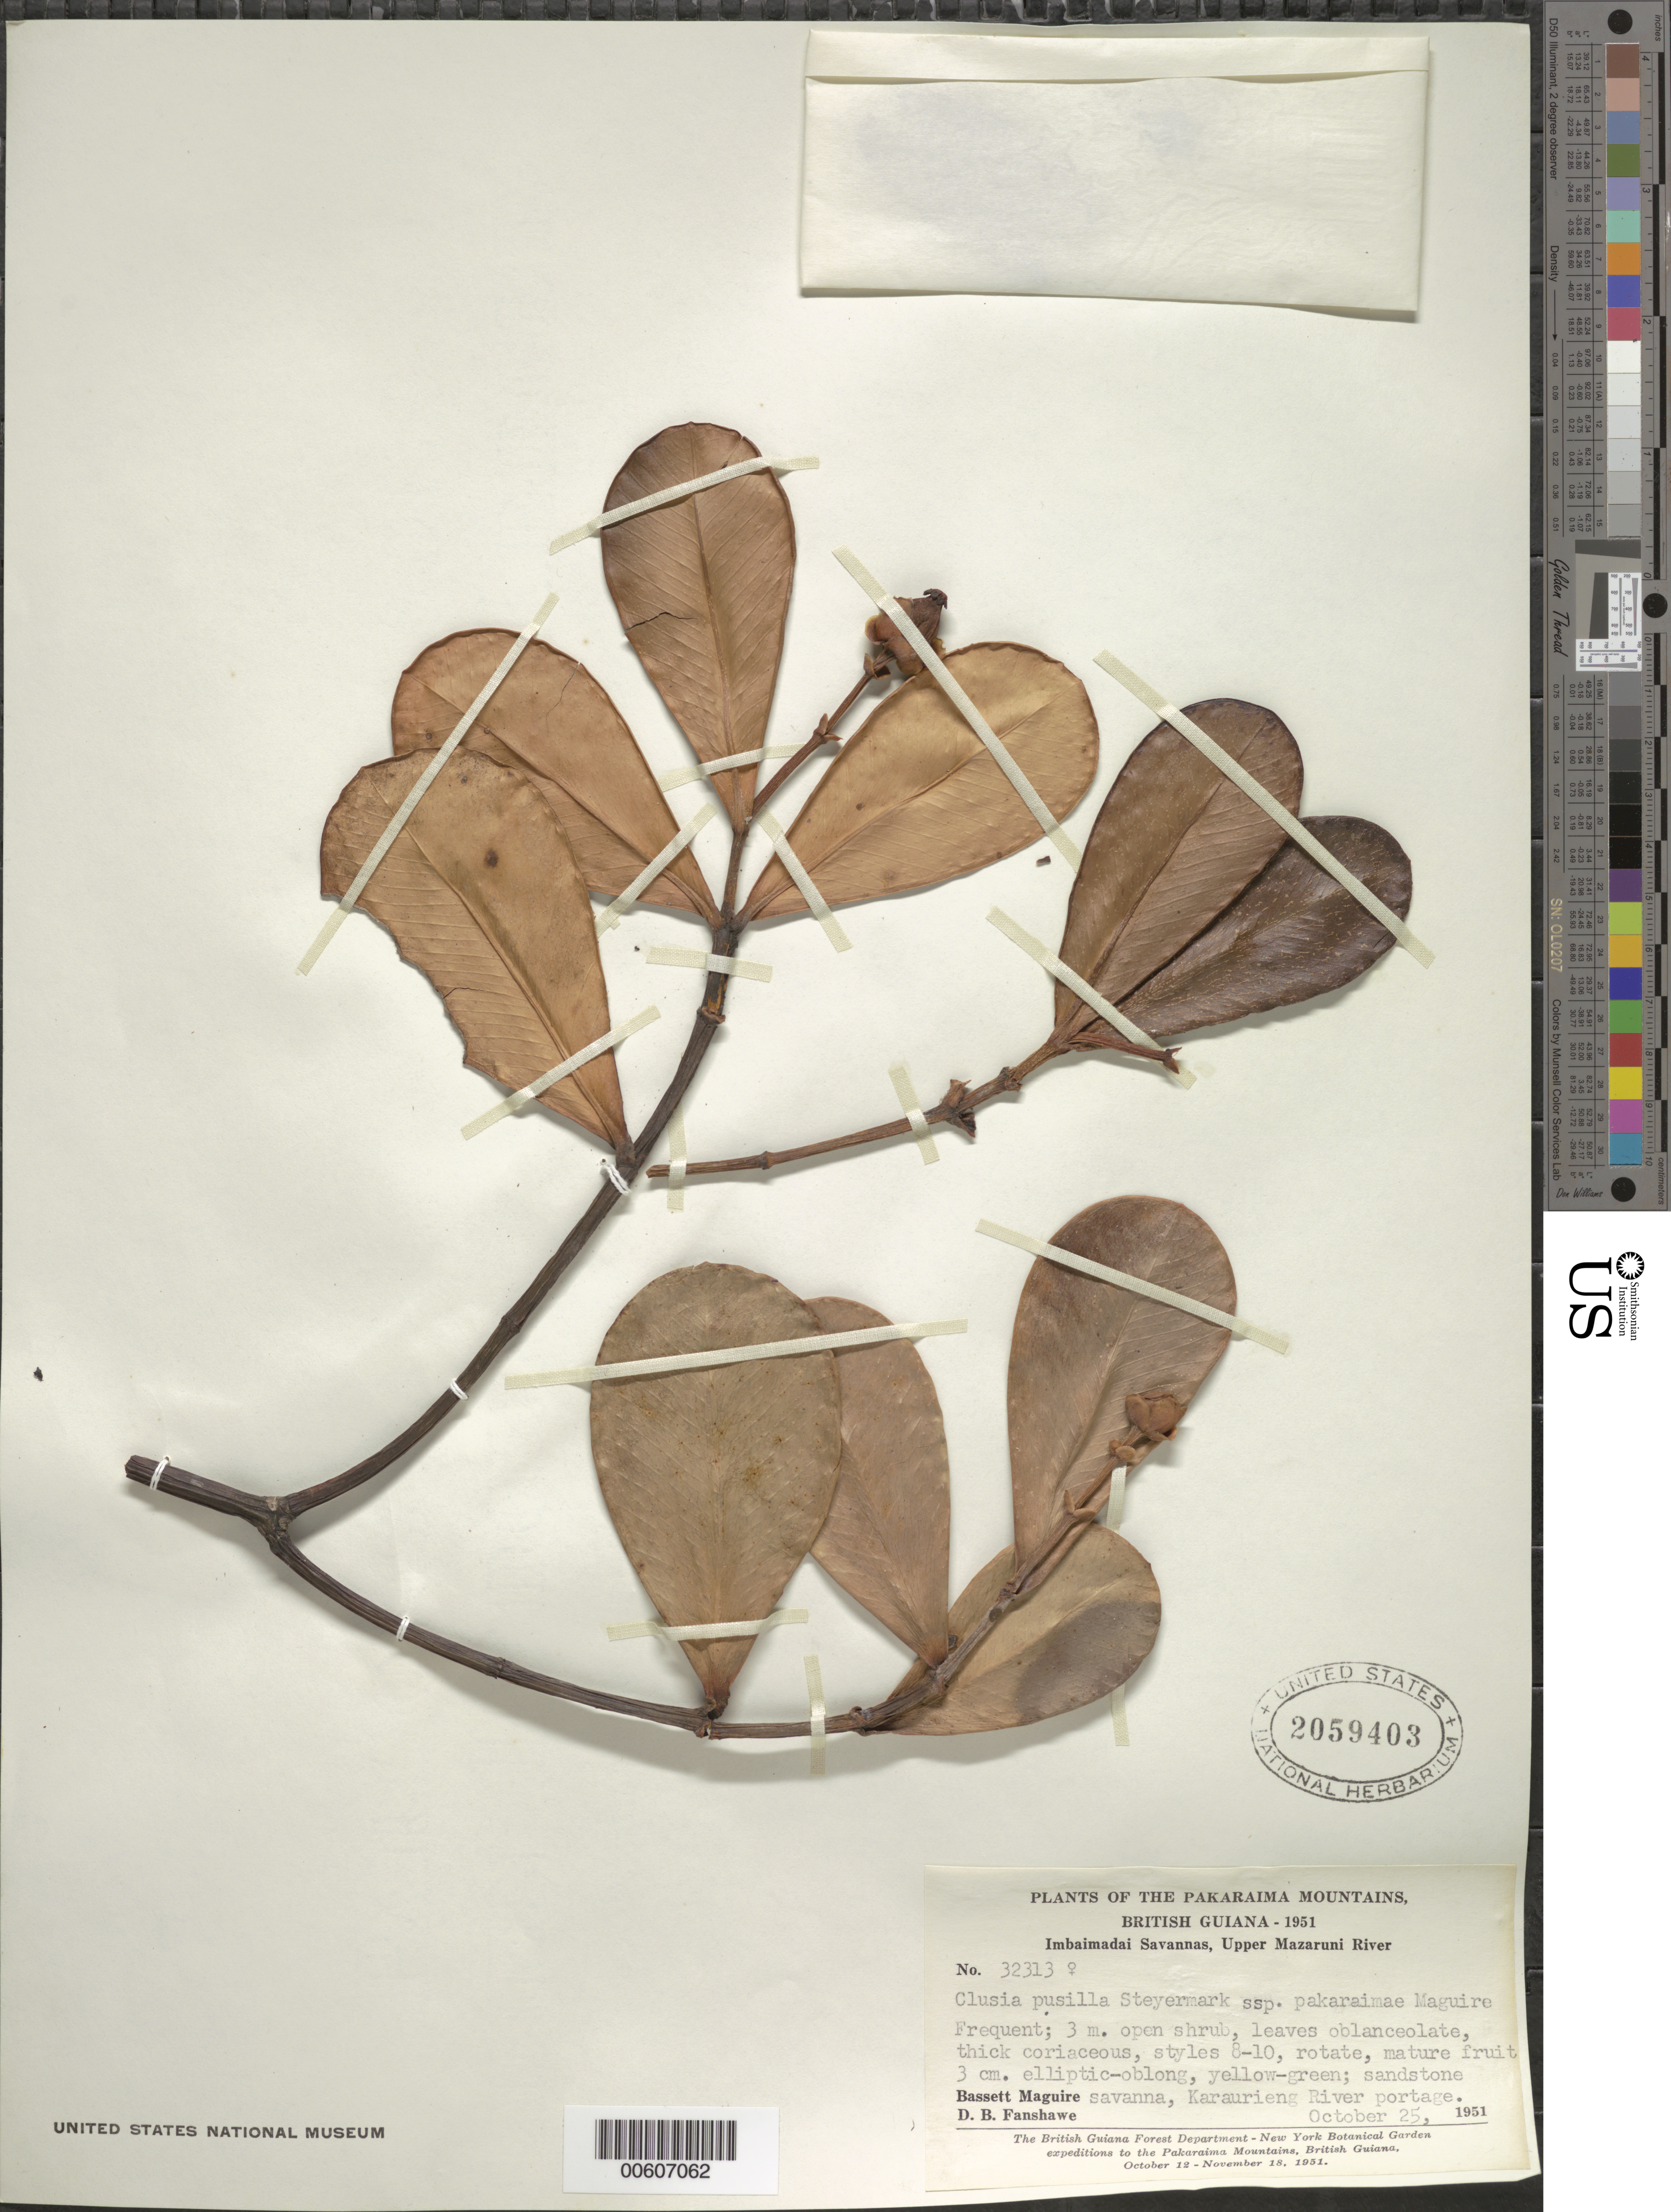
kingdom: Plantae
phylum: Tracheophyta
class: Magnoliopsida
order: Malpighiales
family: Clusiaceae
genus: Clusia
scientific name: Clusia pusilla subsp. pakaraimae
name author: Maguire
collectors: B. Maguire & D. B. Fanshawe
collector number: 32313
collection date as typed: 25-Oct-51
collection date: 1951-10-25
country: Guyana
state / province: Cuyuni-Mazaruni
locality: Kamarang R. portage, Upper Mazaruni River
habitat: Sandstone savanna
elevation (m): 1250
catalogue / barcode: US 2059403